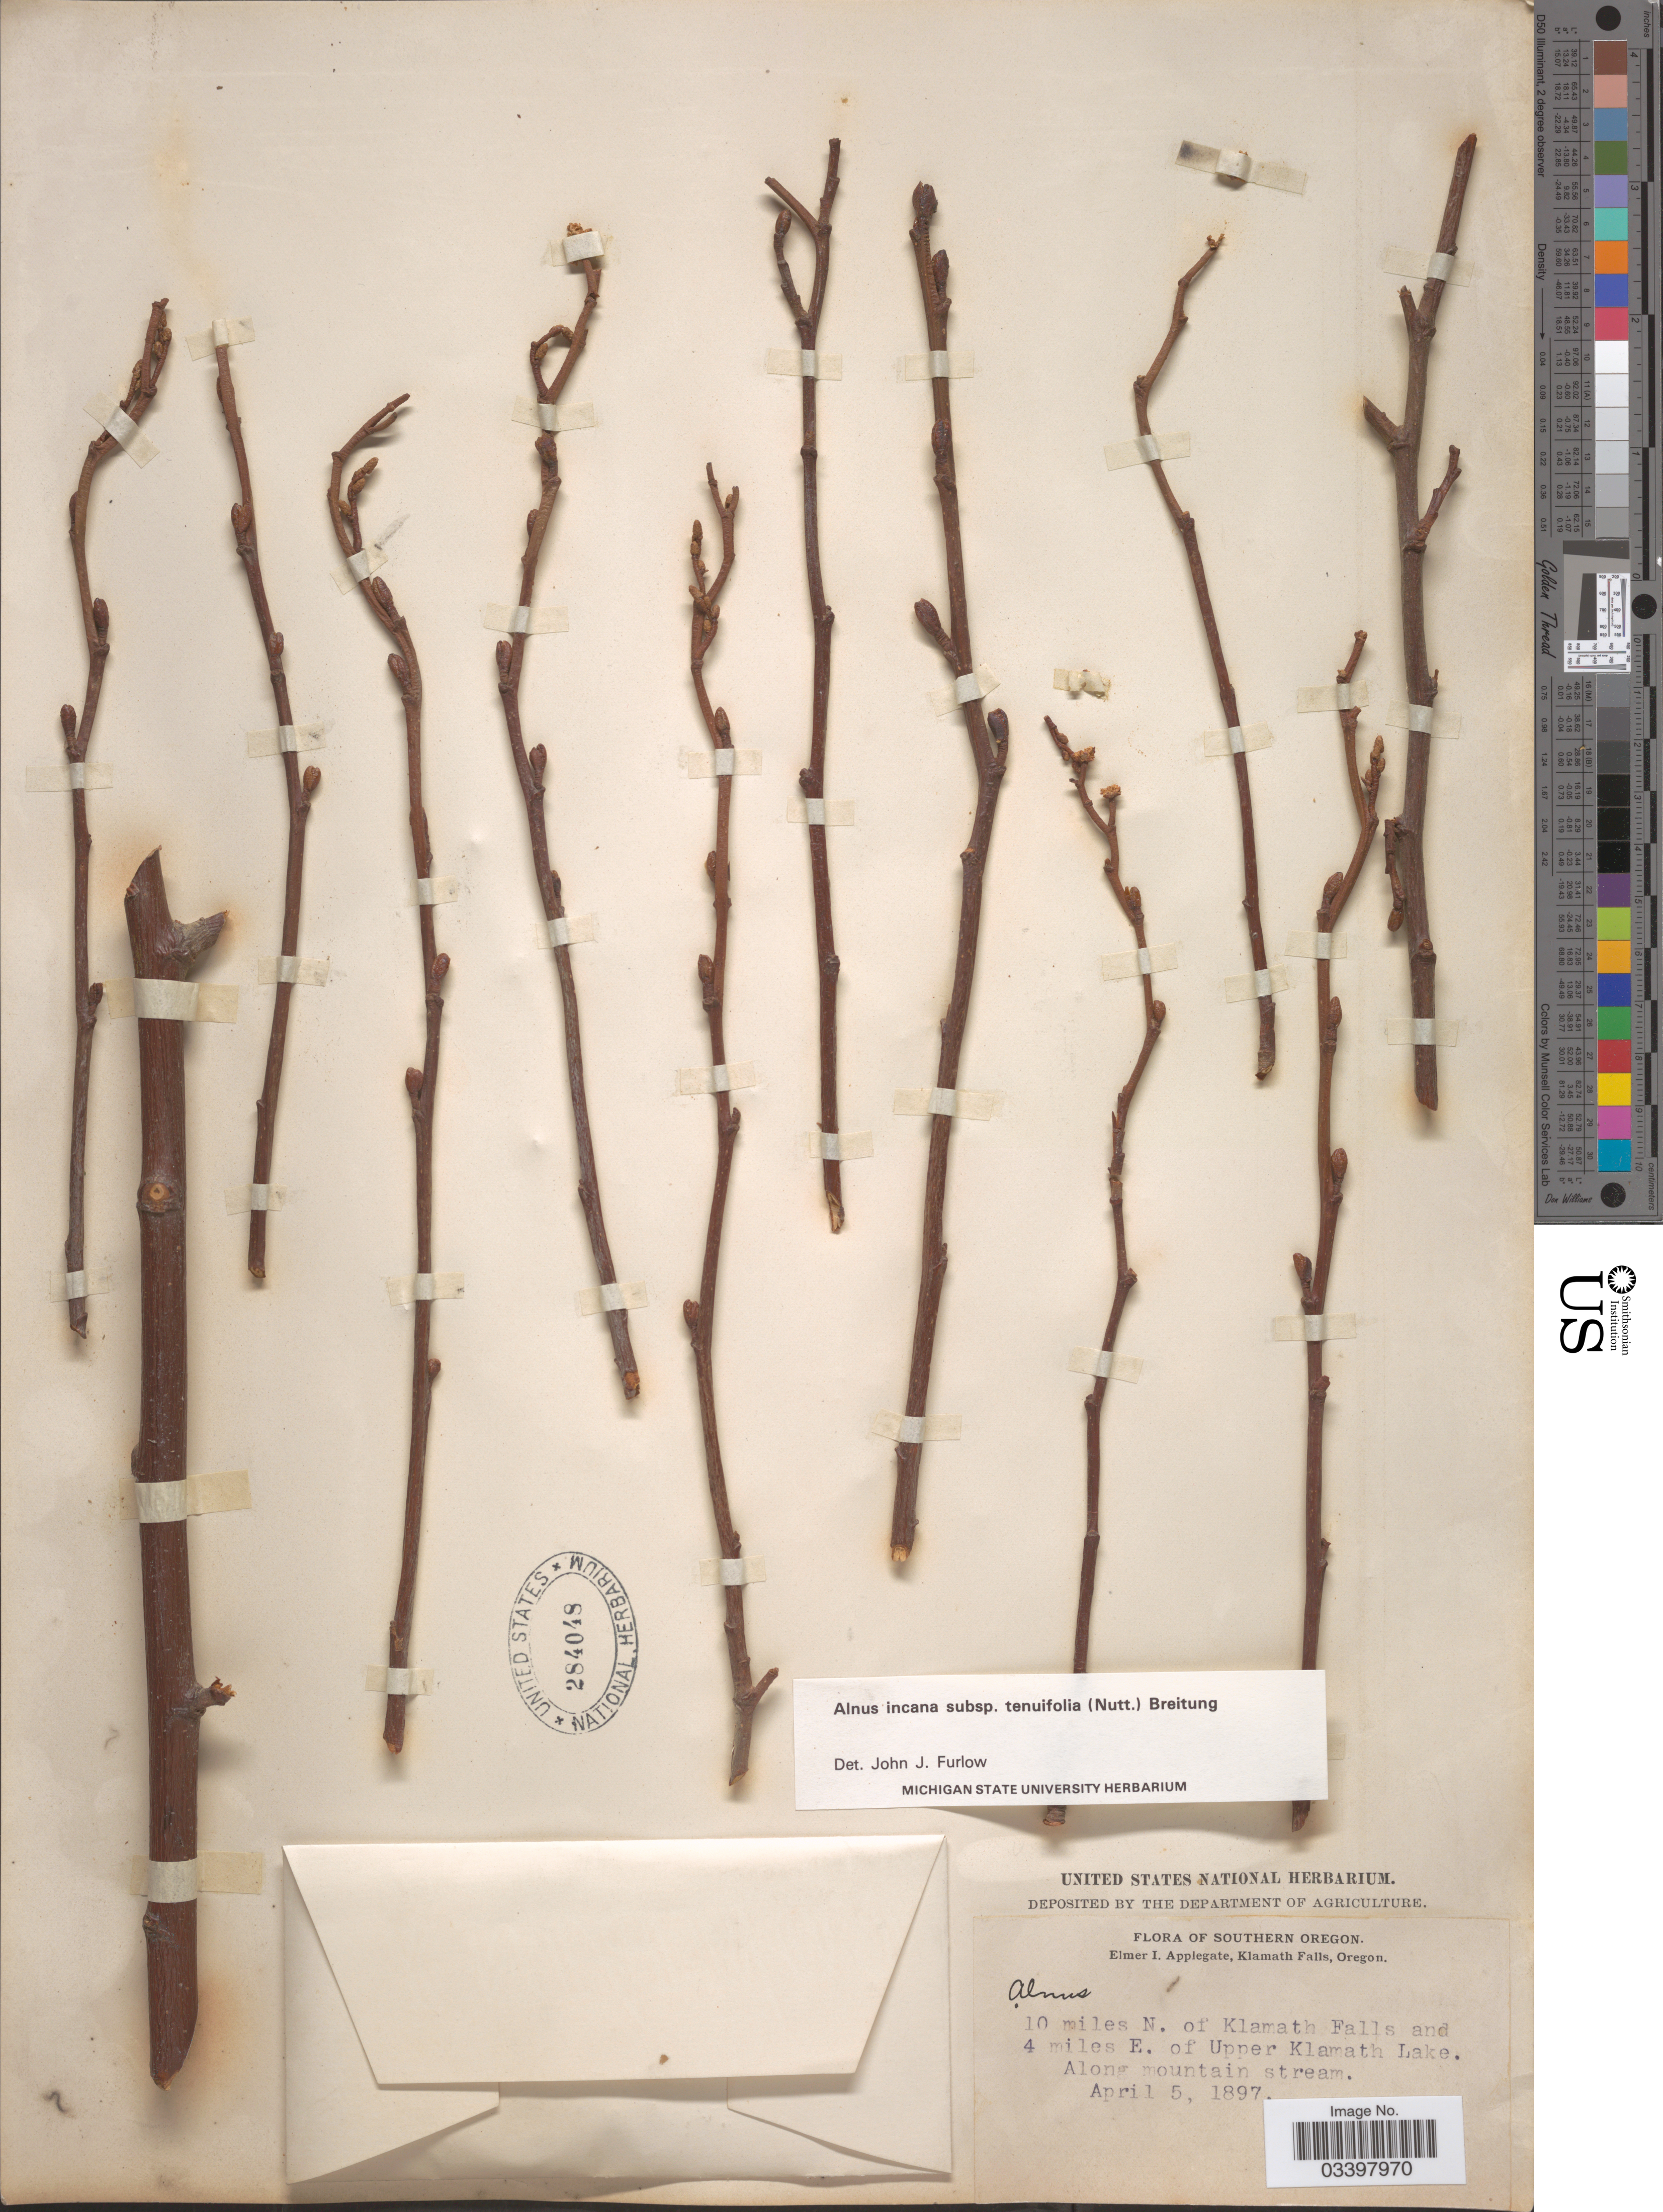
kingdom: Plantae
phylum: Tracheophyta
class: Magnoliopsida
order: Fagales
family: Betulaceae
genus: Alnus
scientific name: Alnus incana subsp. tenuifolia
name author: (Nutt.) Breitung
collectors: E. I. Applegate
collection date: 1897-04-05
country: United States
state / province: Oregon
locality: Southern Oregon. 10 miles N. of Klamath Falls and 4 miles E. of Upper Klamath Lake. Along mountain stream.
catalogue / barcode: US 284048